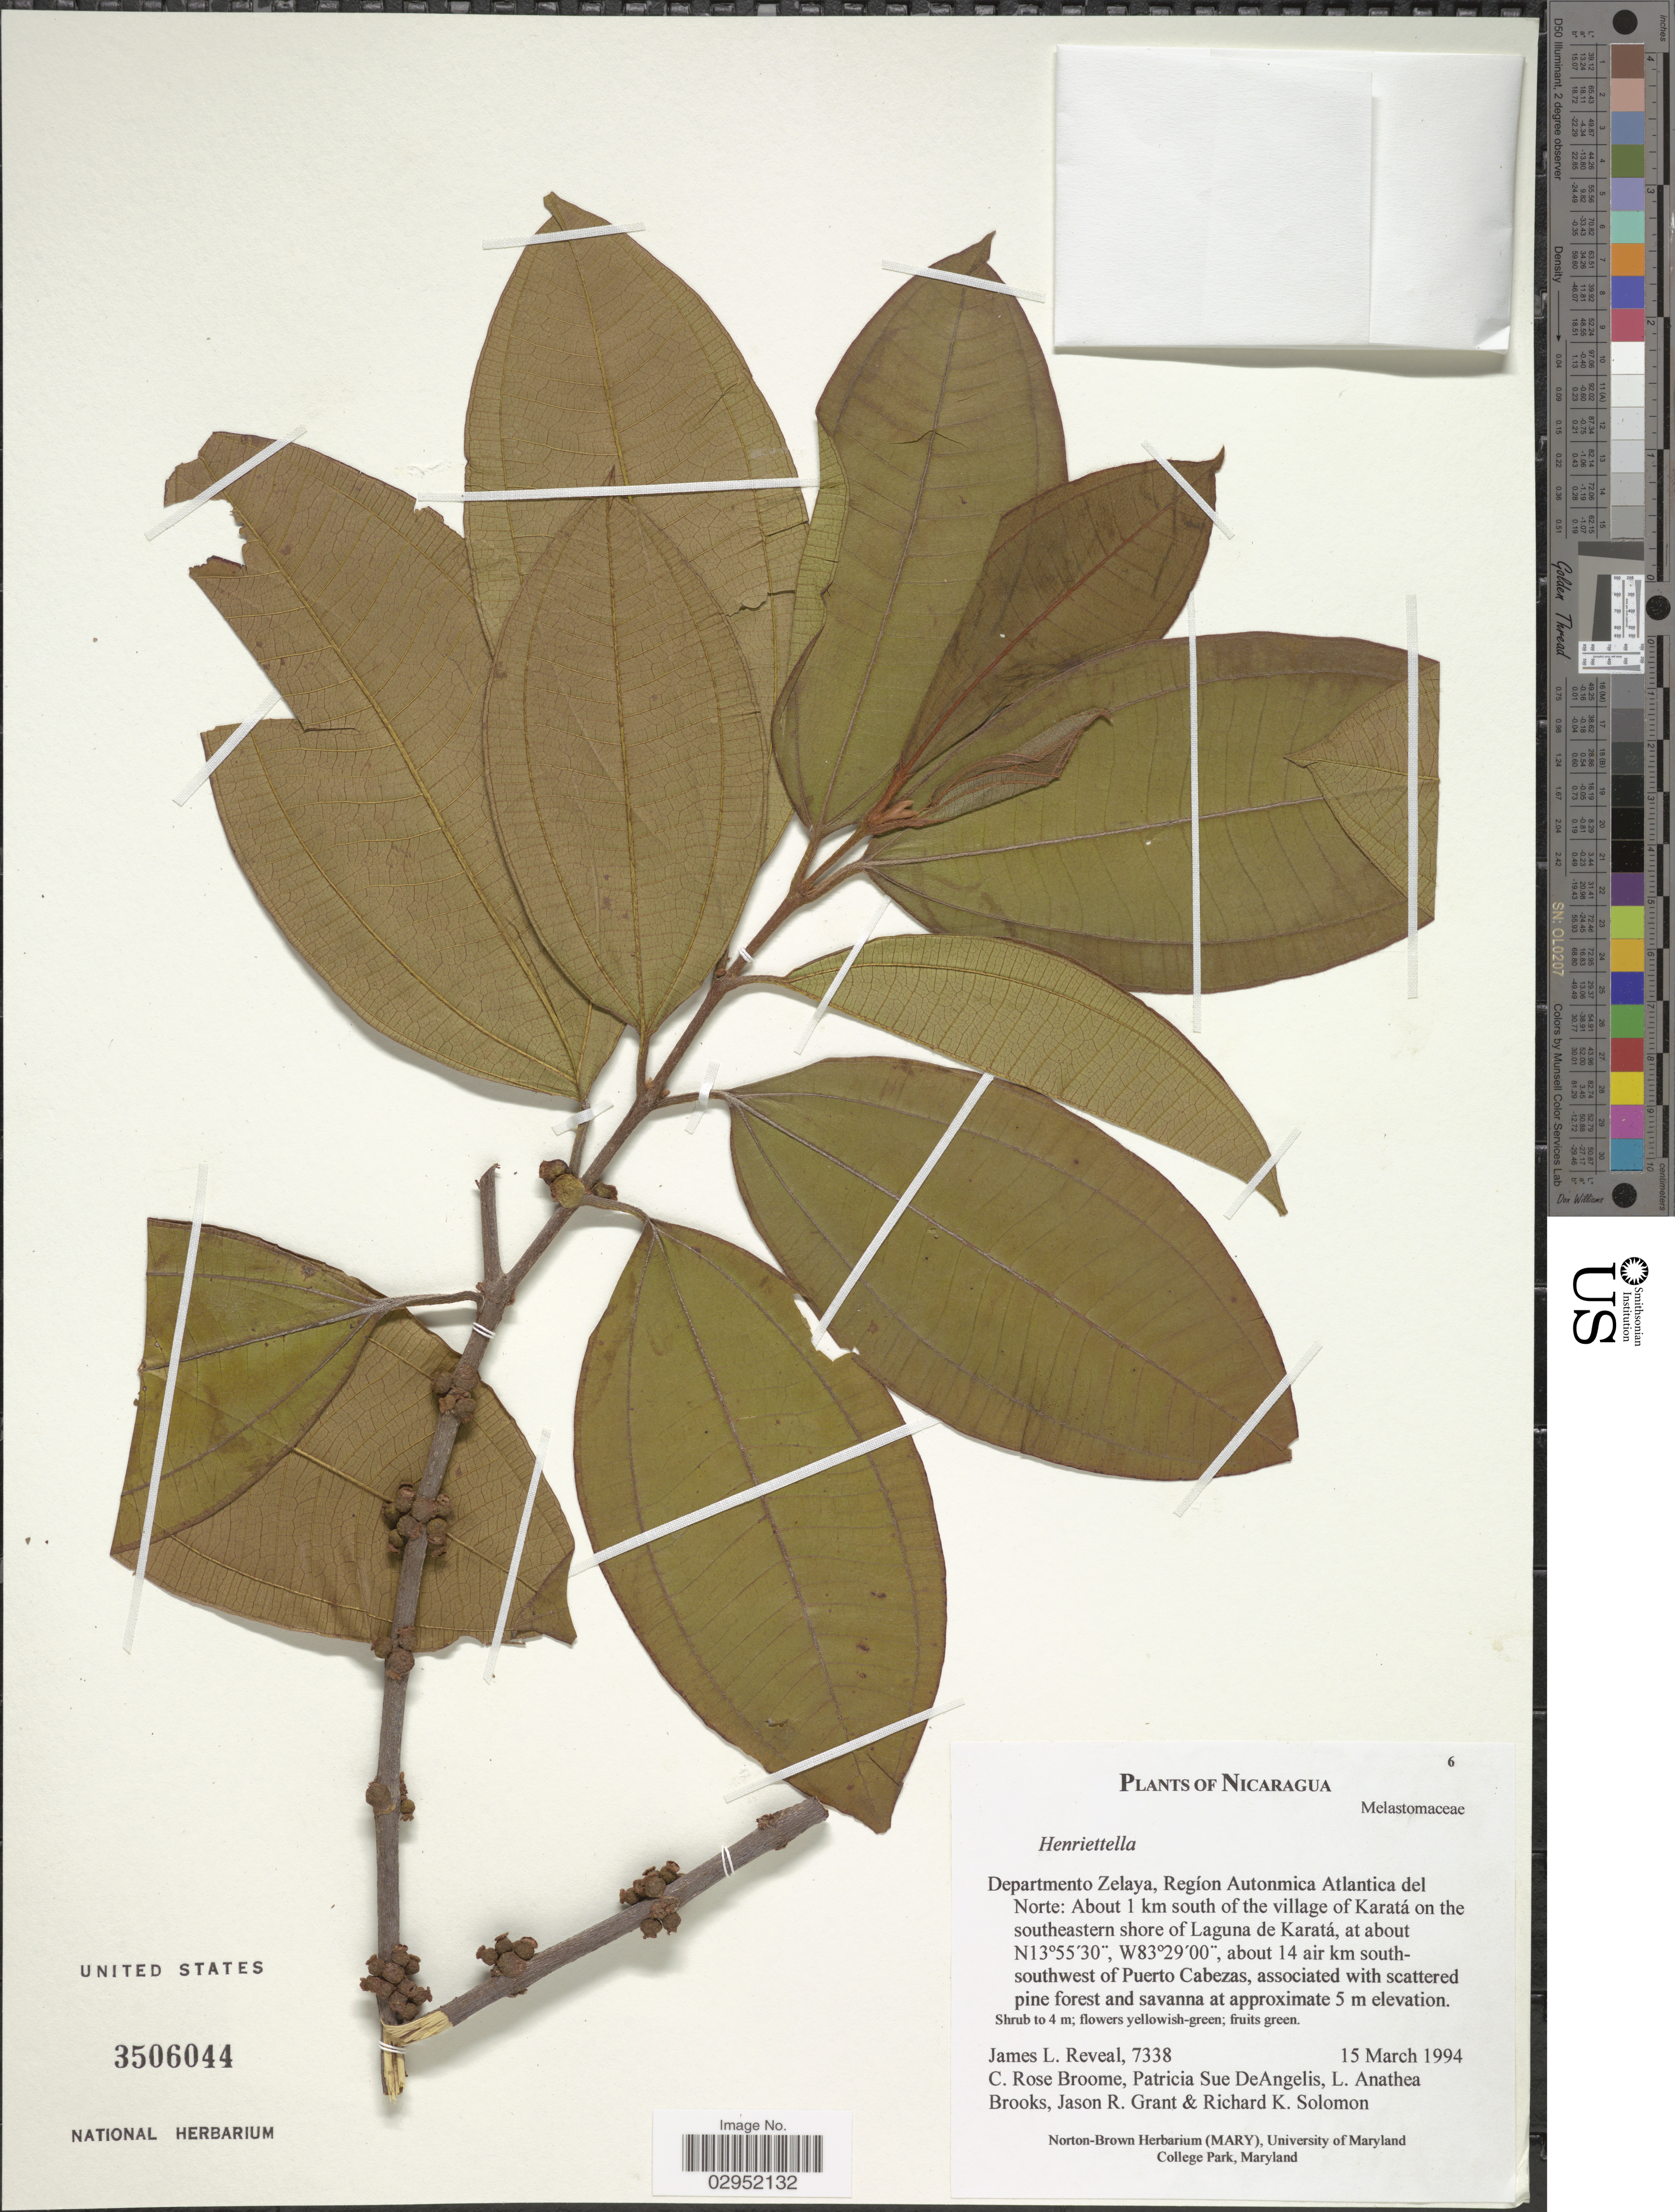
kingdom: Plantae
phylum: Tracheophyta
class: Magnoliopsida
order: Myrtales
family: Melastomataceae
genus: Henriettea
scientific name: Henriettea sp.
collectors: J. L. Reveal, C. R. Broome, P. DeAngelis, L. Brooks & et al.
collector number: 7338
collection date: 1994-03-15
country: Nicaragua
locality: Departmento Zelaya, Regíon Autonmica Atlantica del Norte: About 1 km south of the village of Karatá on the southeastern shore of Laguna de Karatá, about 14 air km south-southwest of Puerto Cabezas.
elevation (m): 5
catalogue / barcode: US 3506044